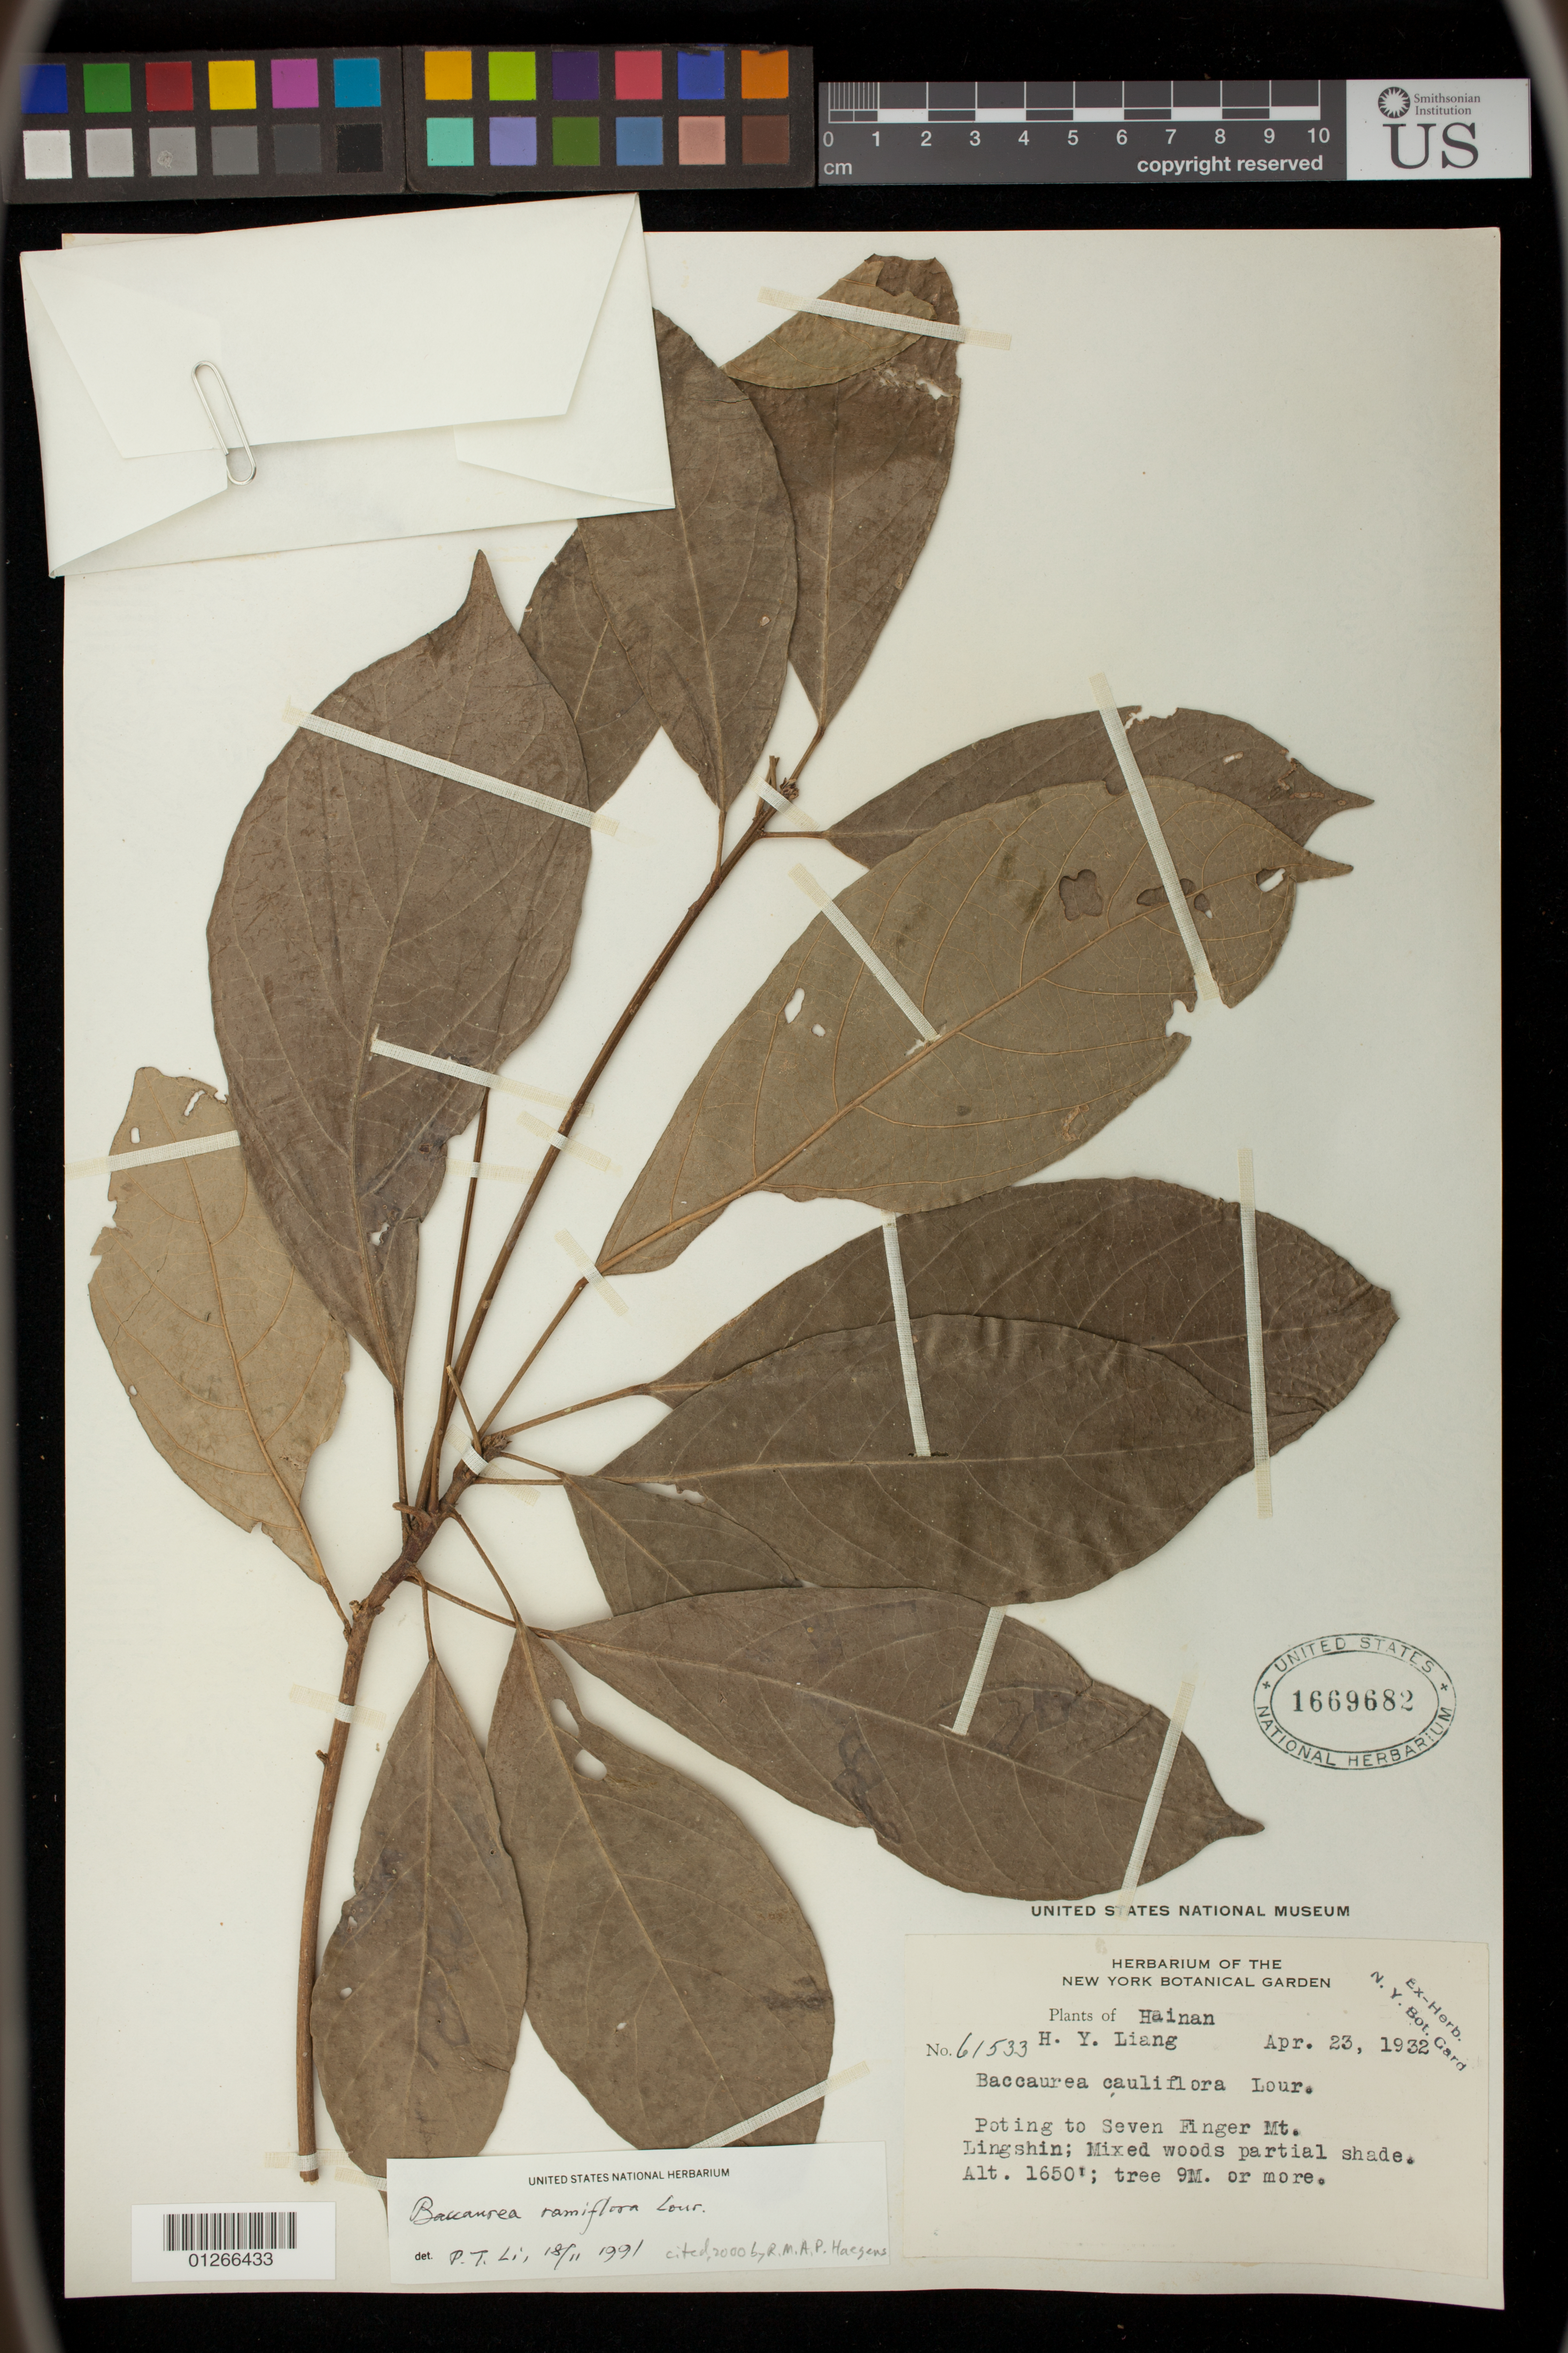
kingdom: Plantae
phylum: Tracheophyta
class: Magnoliopsida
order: Malpighiales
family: Phyllanthaceae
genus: Baccaurea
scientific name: Baccaurea ramiflora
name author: Lour.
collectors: H. Y. Liang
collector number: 61533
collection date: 1932-04-23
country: China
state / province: Hainan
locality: Poting to Seven Finger Mt., Lingshin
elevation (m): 503